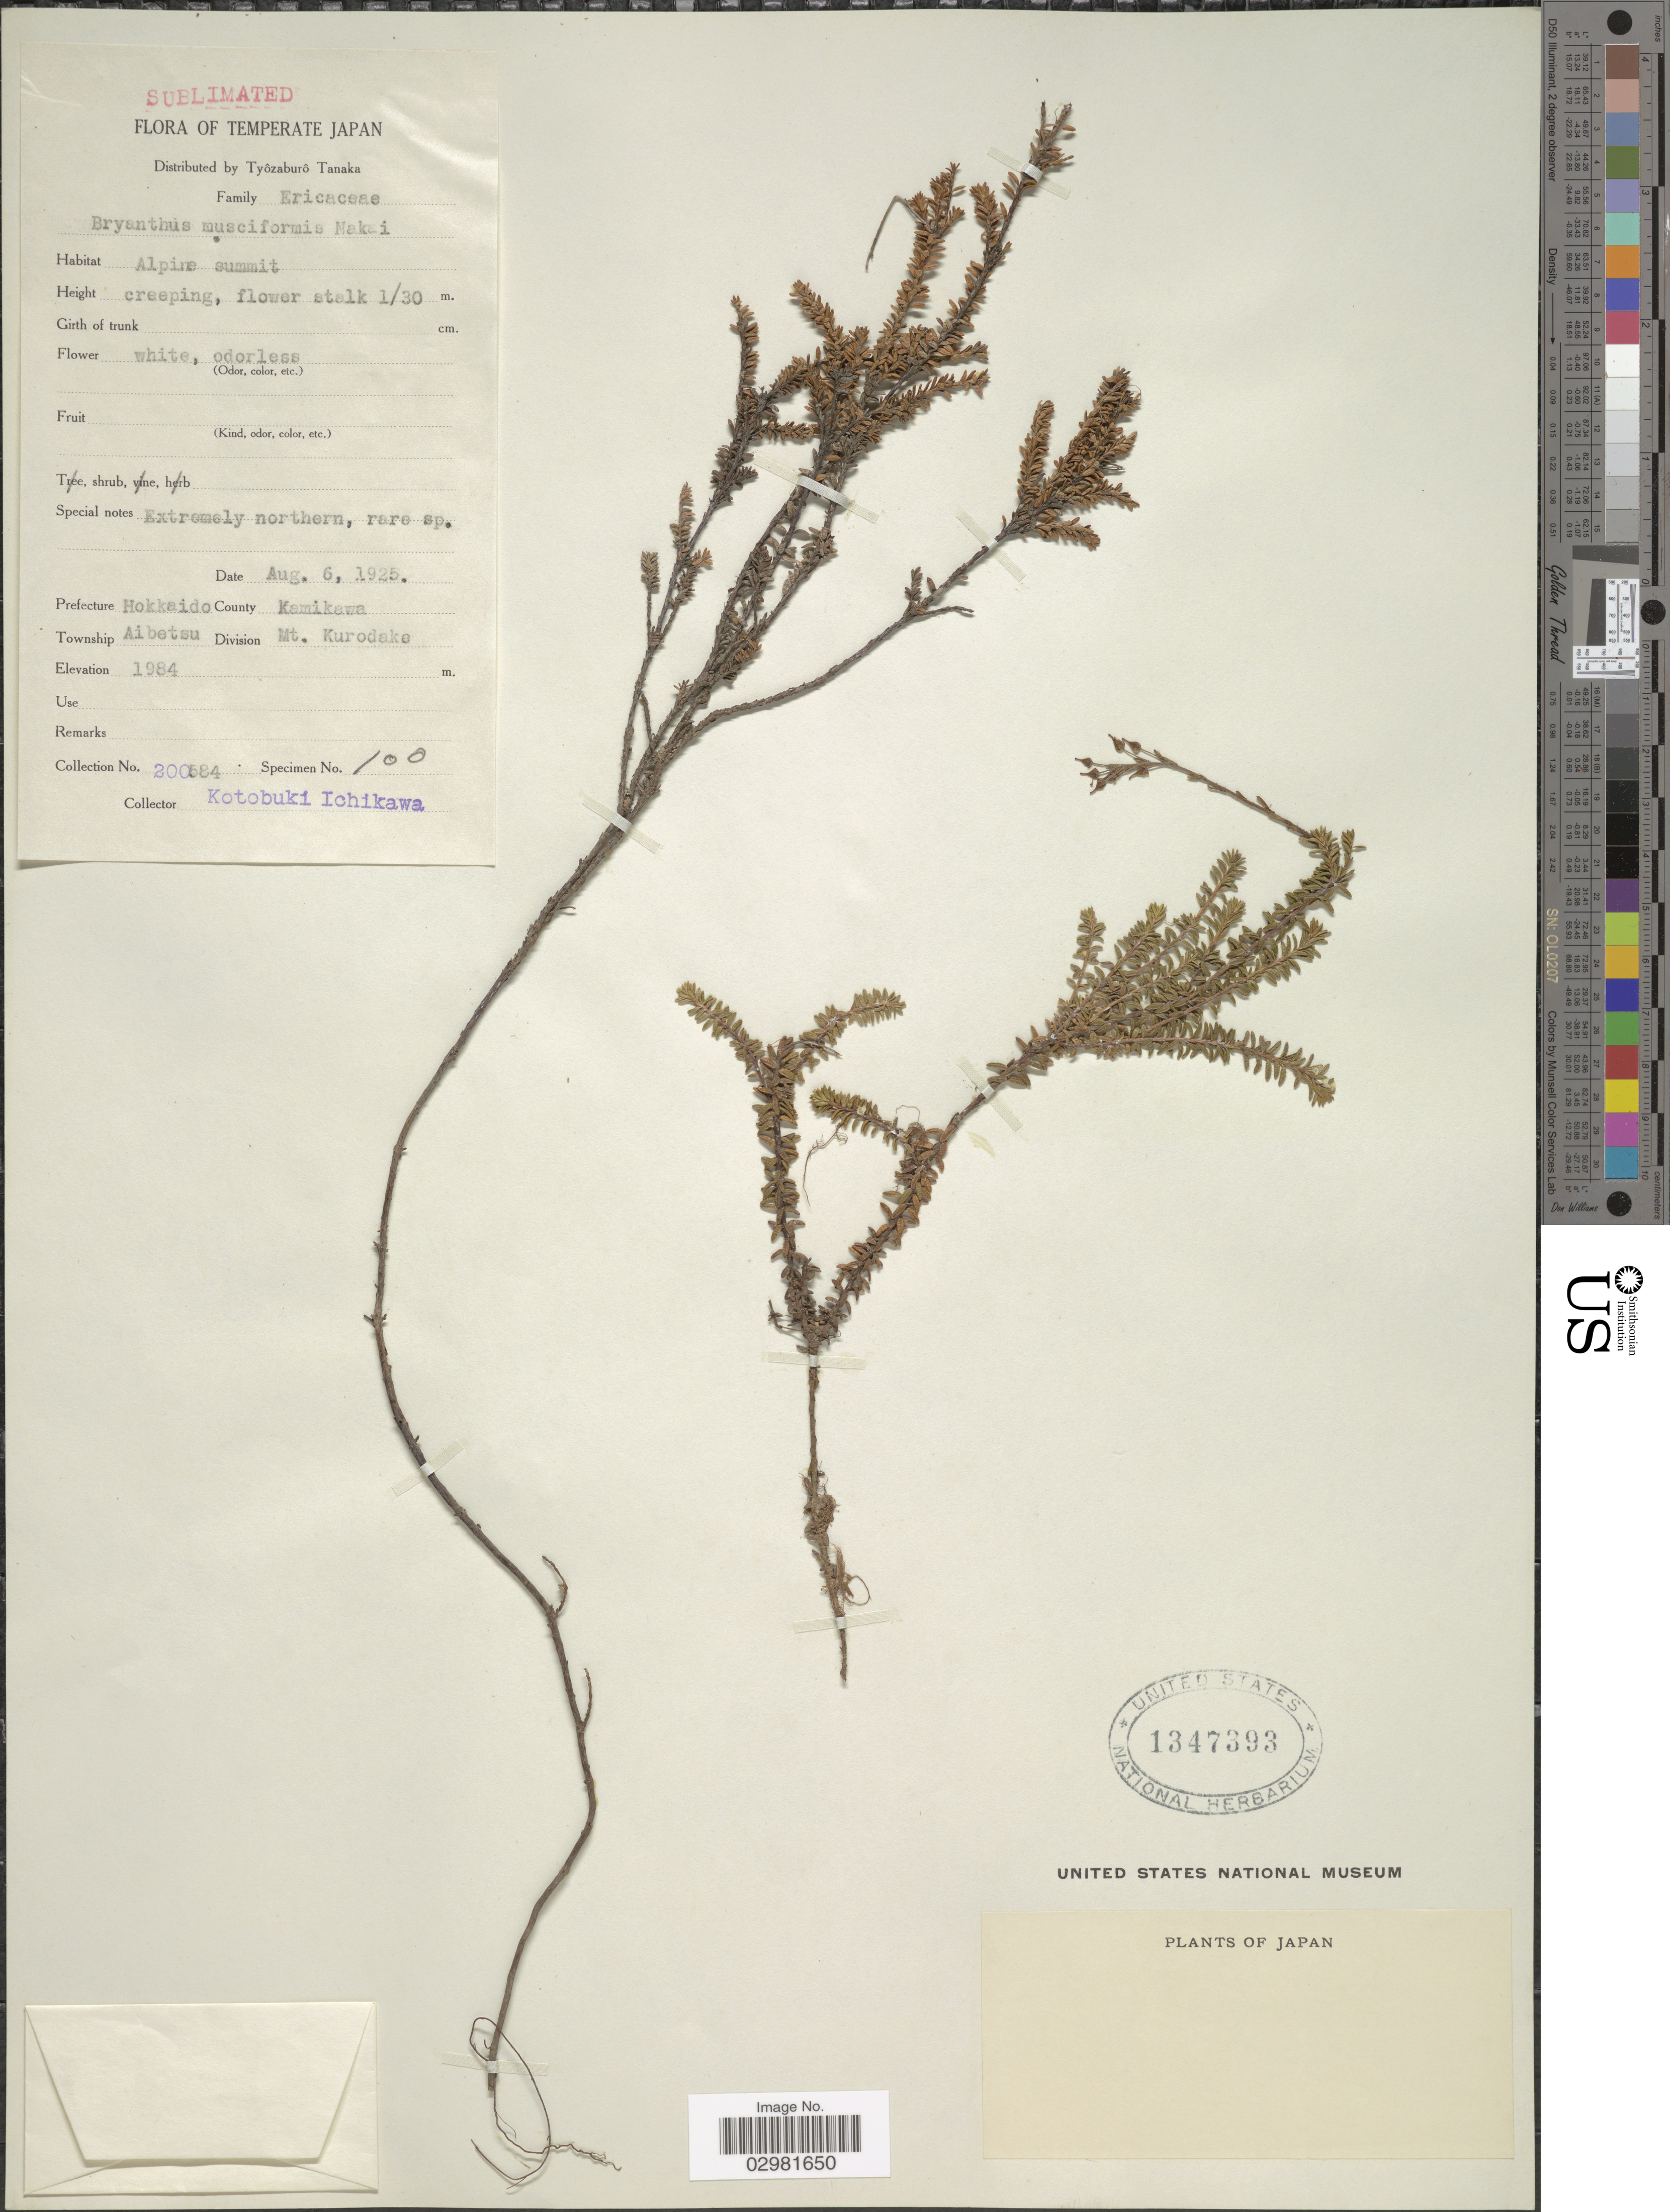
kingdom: Plantae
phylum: Tracheophyta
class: Magnoliopsida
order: Ericales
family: Ericaceae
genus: Bryanthus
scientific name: Bryanthus musciformis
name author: Nakai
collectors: K. Ichikawa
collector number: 200584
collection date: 1925-08-06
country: Japan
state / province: Hokkaidō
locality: County Kamikawa, Township Aibetsu, Division Mt. Kurodake.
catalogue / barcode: US 1347393